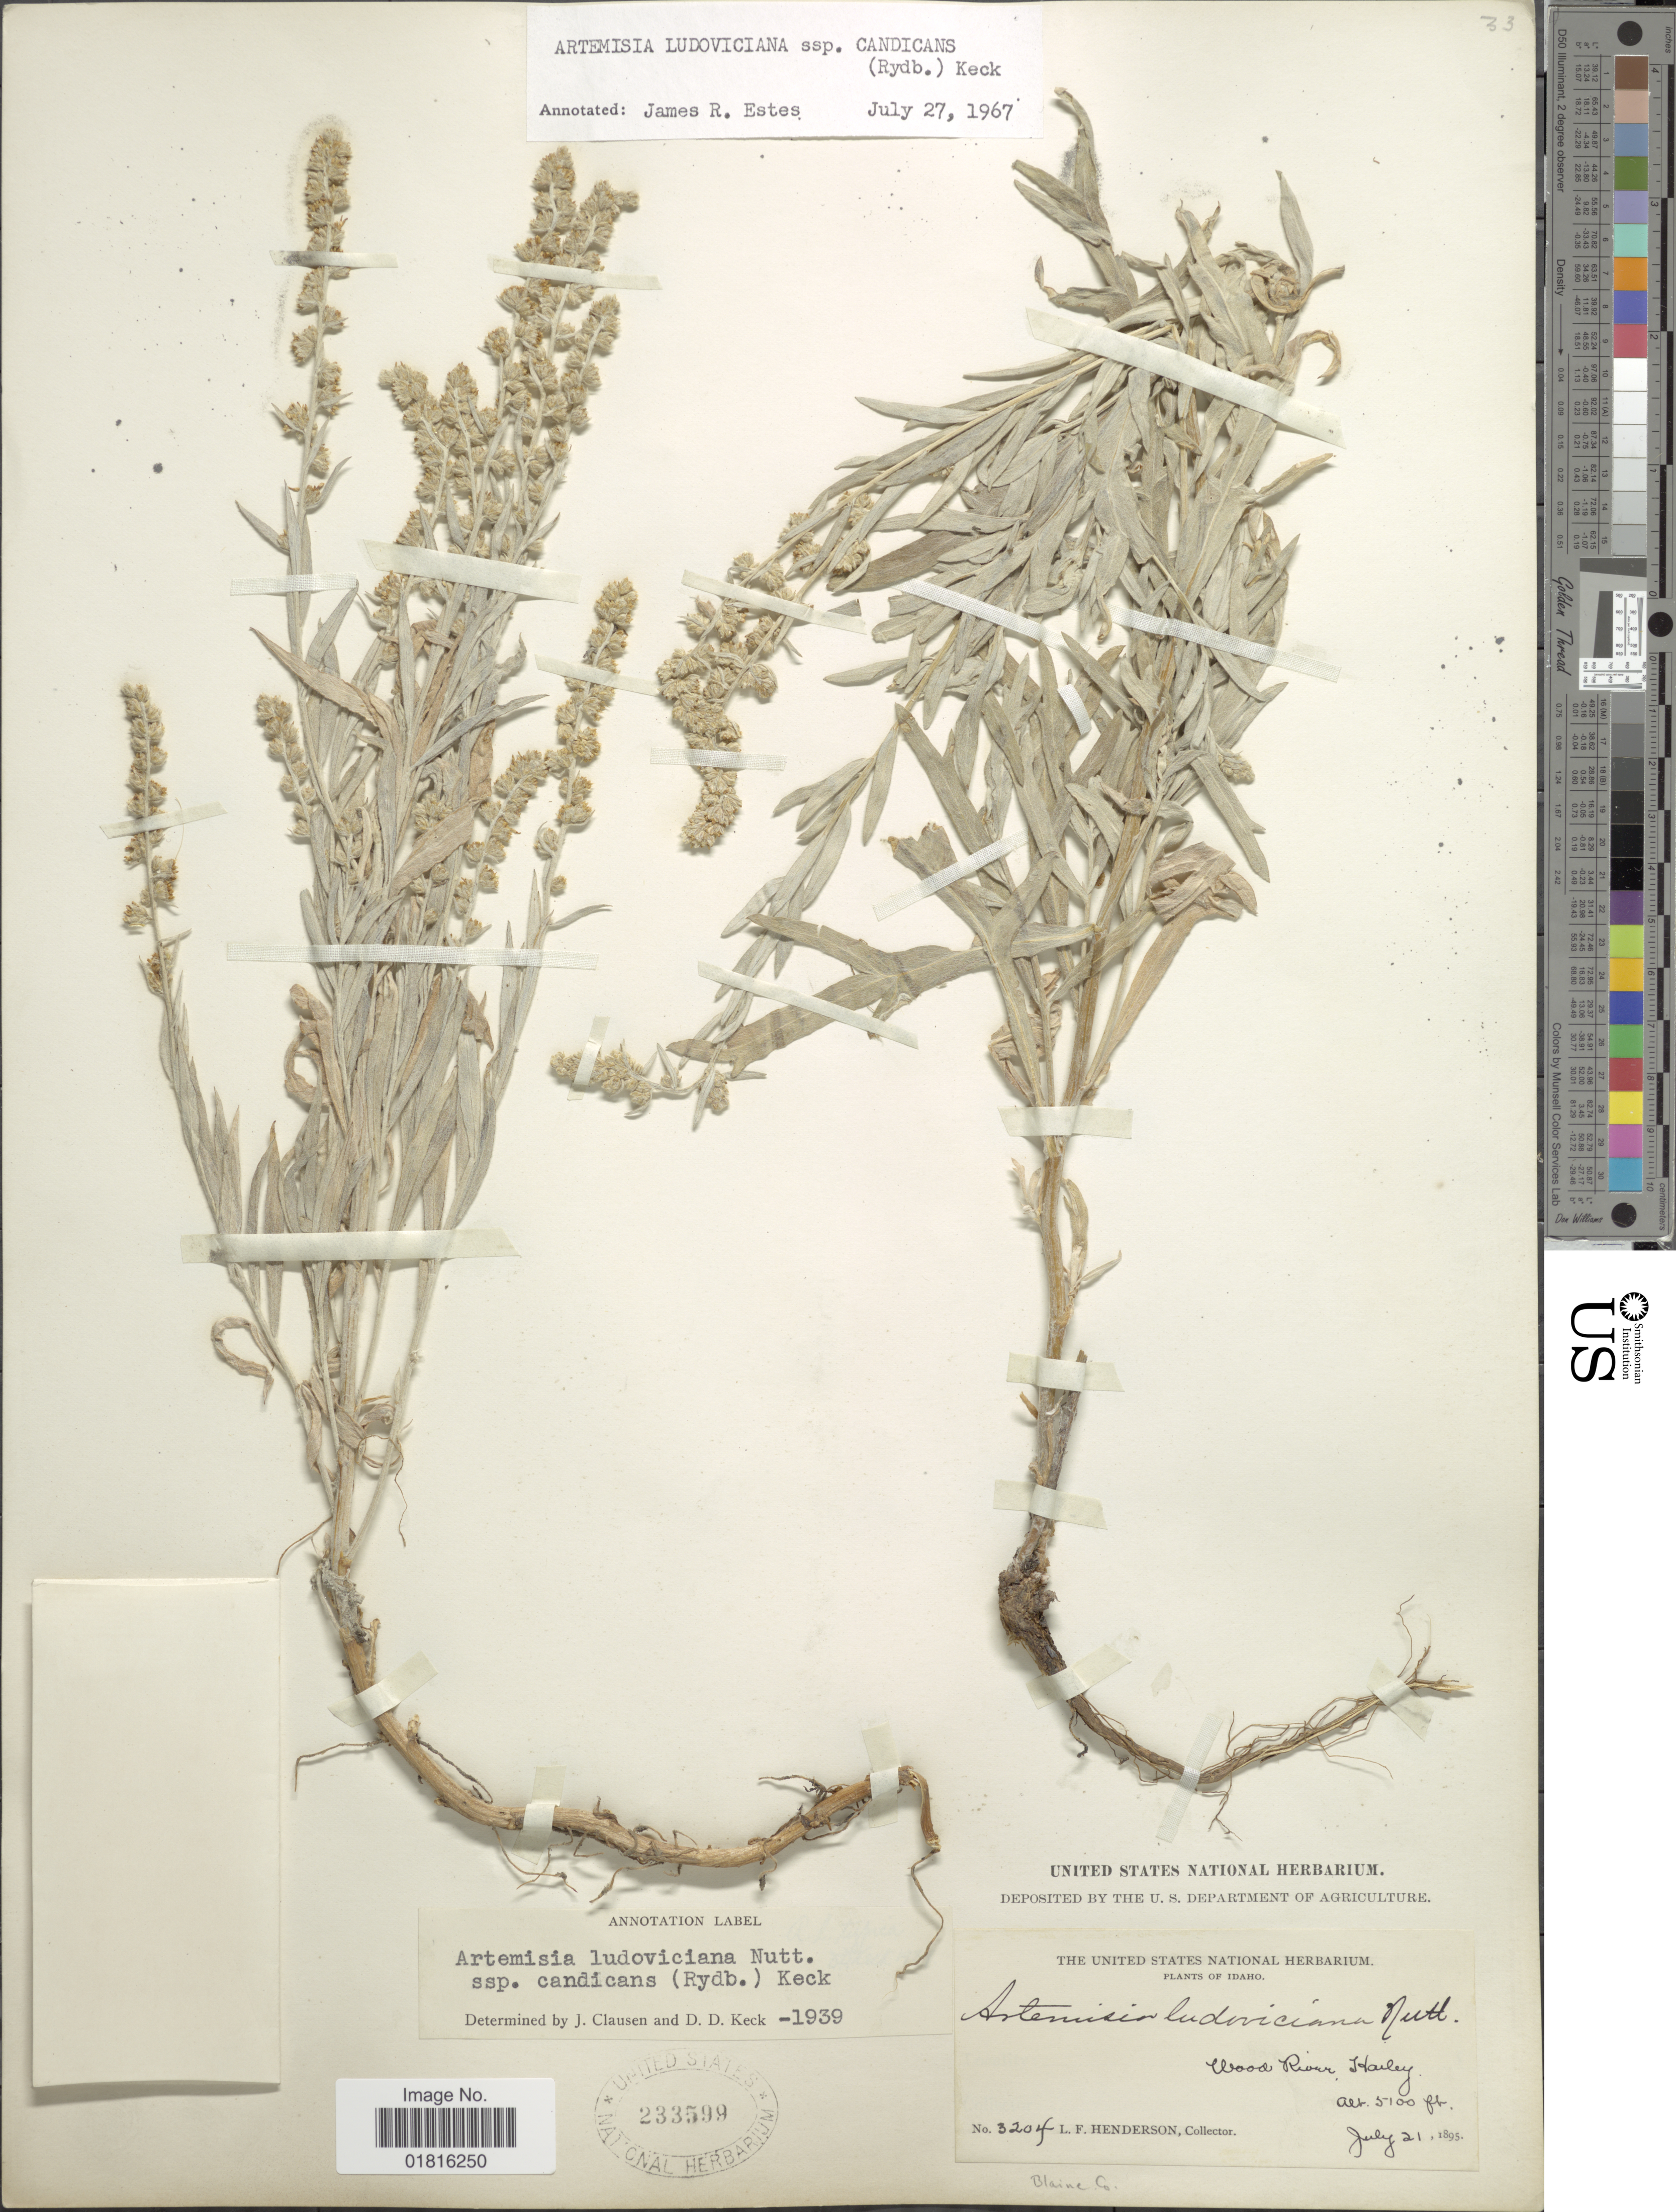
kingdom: Plantae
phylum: Tracheophyta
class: Magnoliopsida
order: Asterales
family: Asteraceae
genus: Artemisia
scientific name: Artemisia ludoviciana subsp. candicans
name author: (Rydb.) D.D. Keck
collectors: L. Henderson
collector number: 3204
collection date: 1895-07-21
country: United States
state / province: Idaho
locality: Wood River, Harley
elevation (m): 1554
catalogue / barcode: US 233599